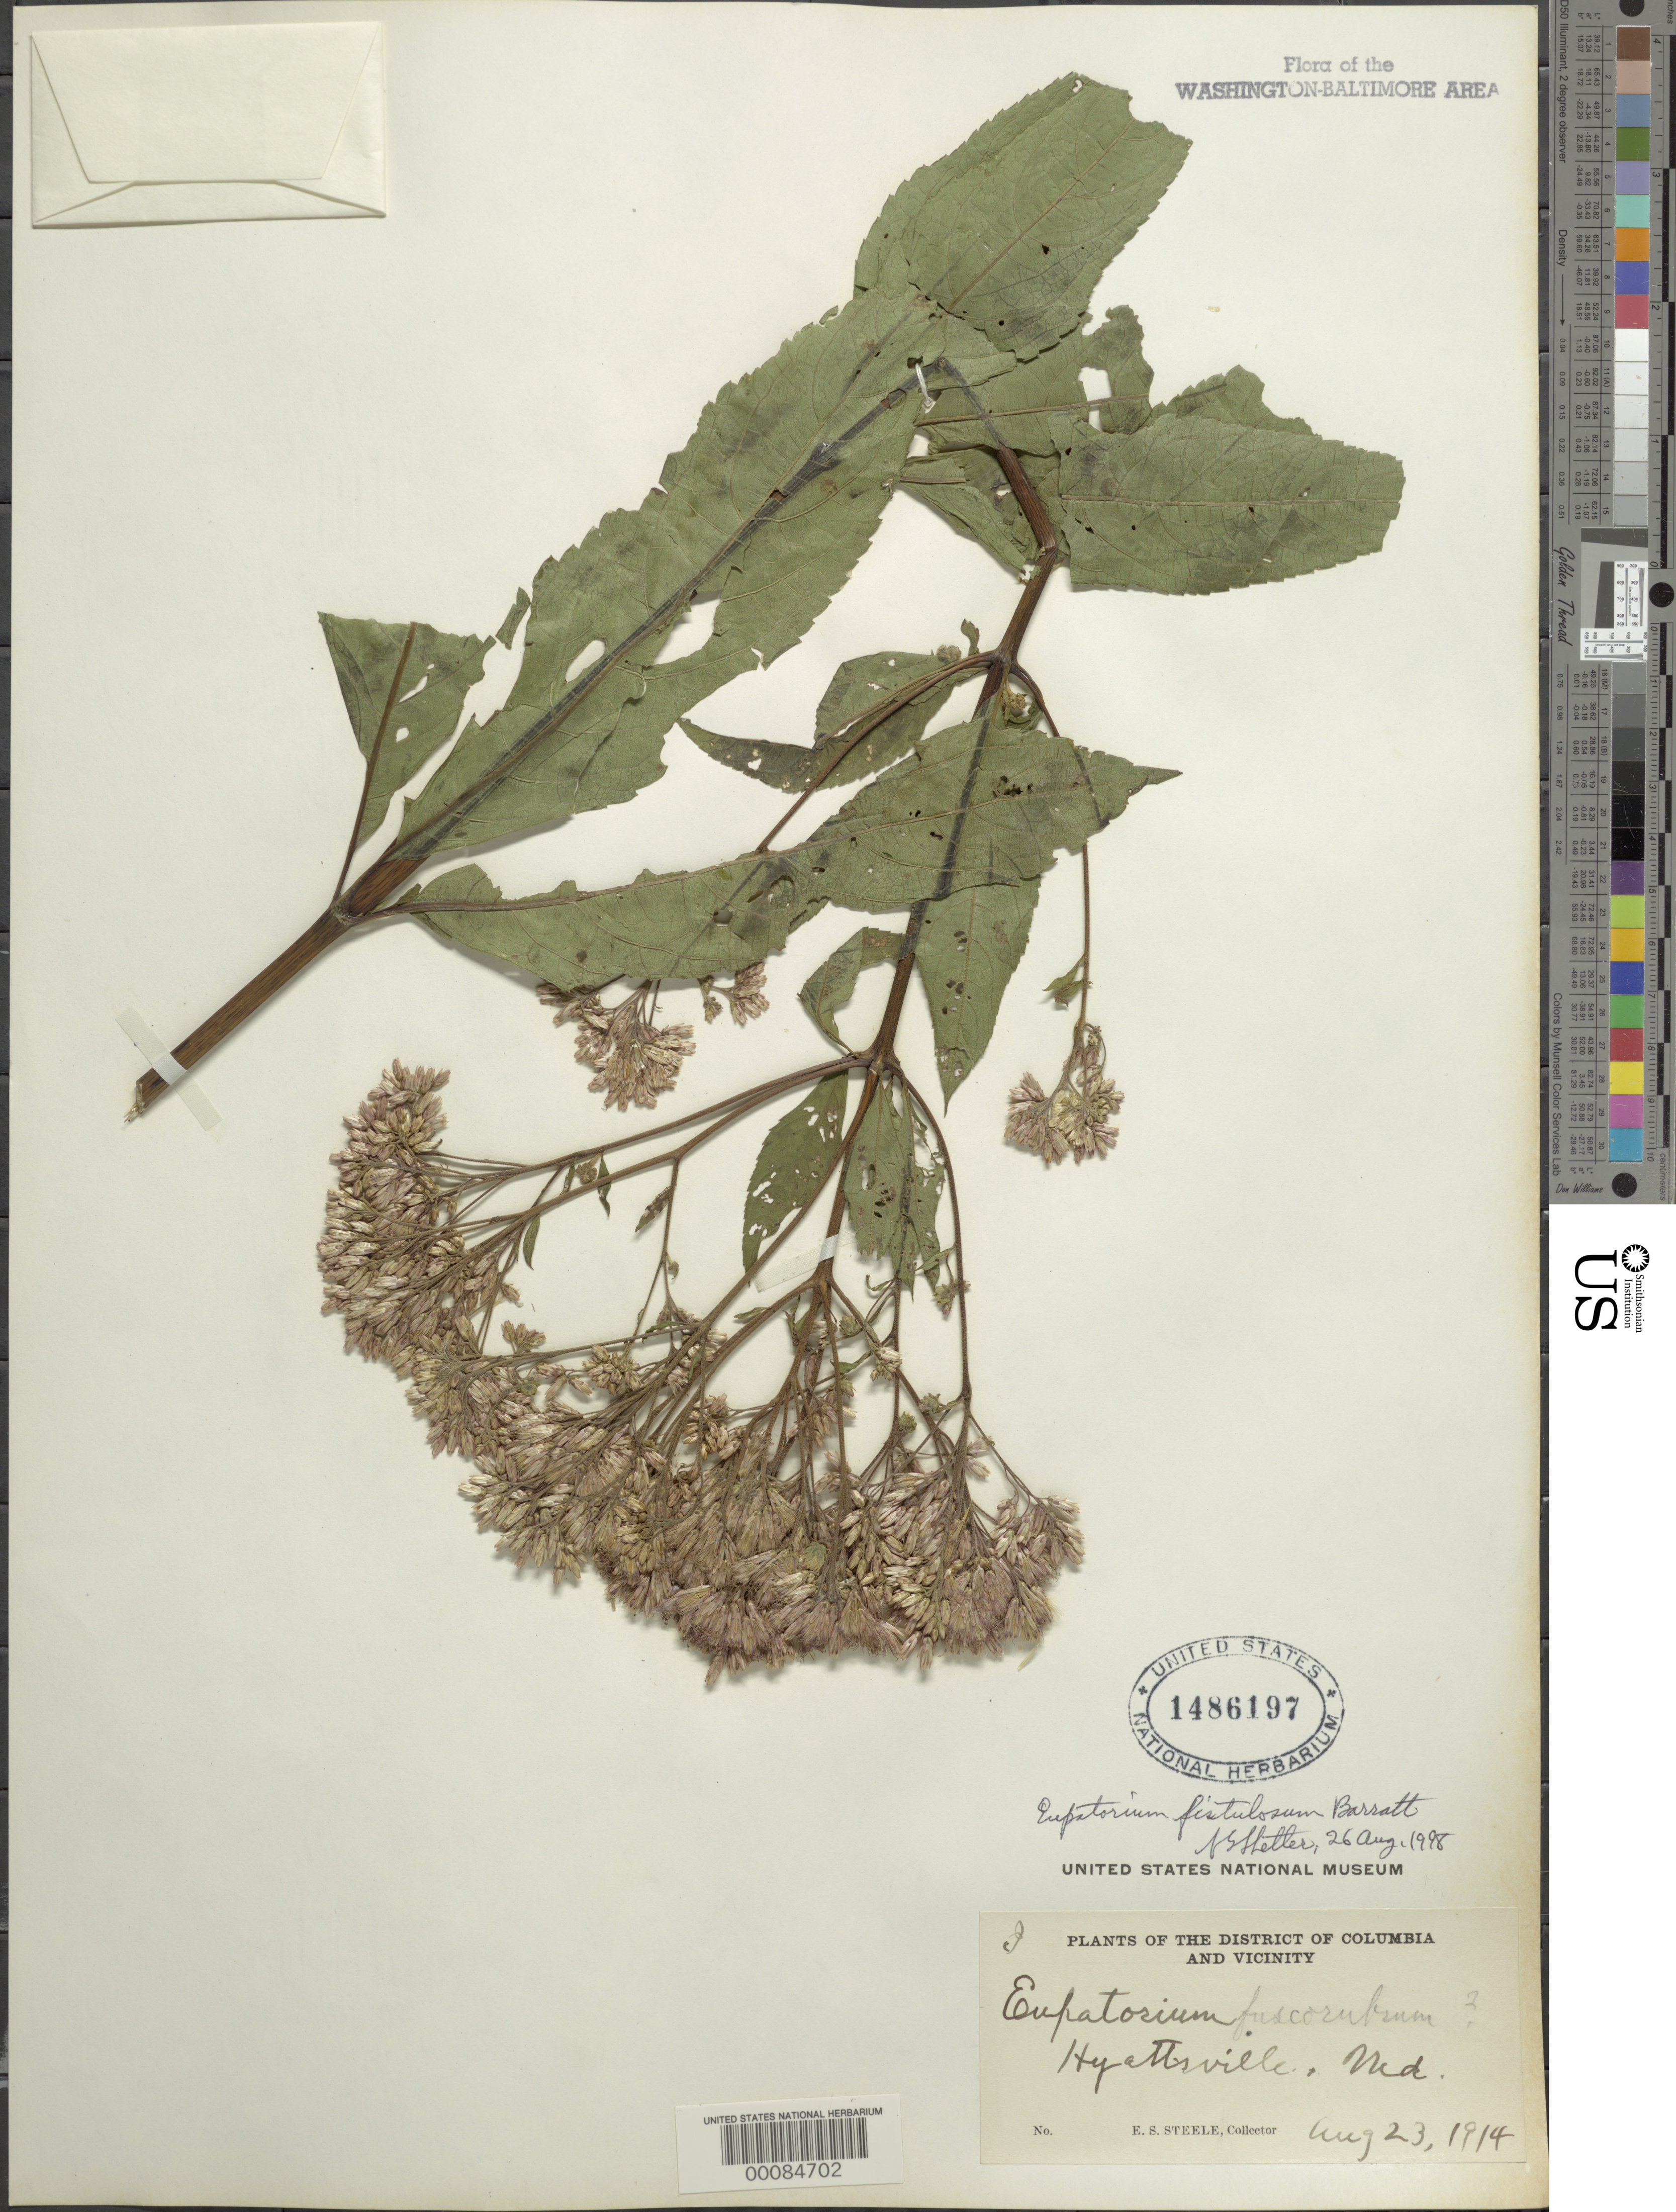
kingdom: Plantae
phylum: Tracheophyta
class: Magnoliopsida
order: Asterales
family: Asteraceae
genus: Eupatorium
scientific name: Eupatorium fistulosum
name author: Barratt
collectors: E. Steele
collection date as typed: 23 Aug 1914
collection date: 1914-08-23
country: United States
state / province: Maryland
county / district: Prince George's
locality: Hyattsville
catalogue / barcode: US 1486197